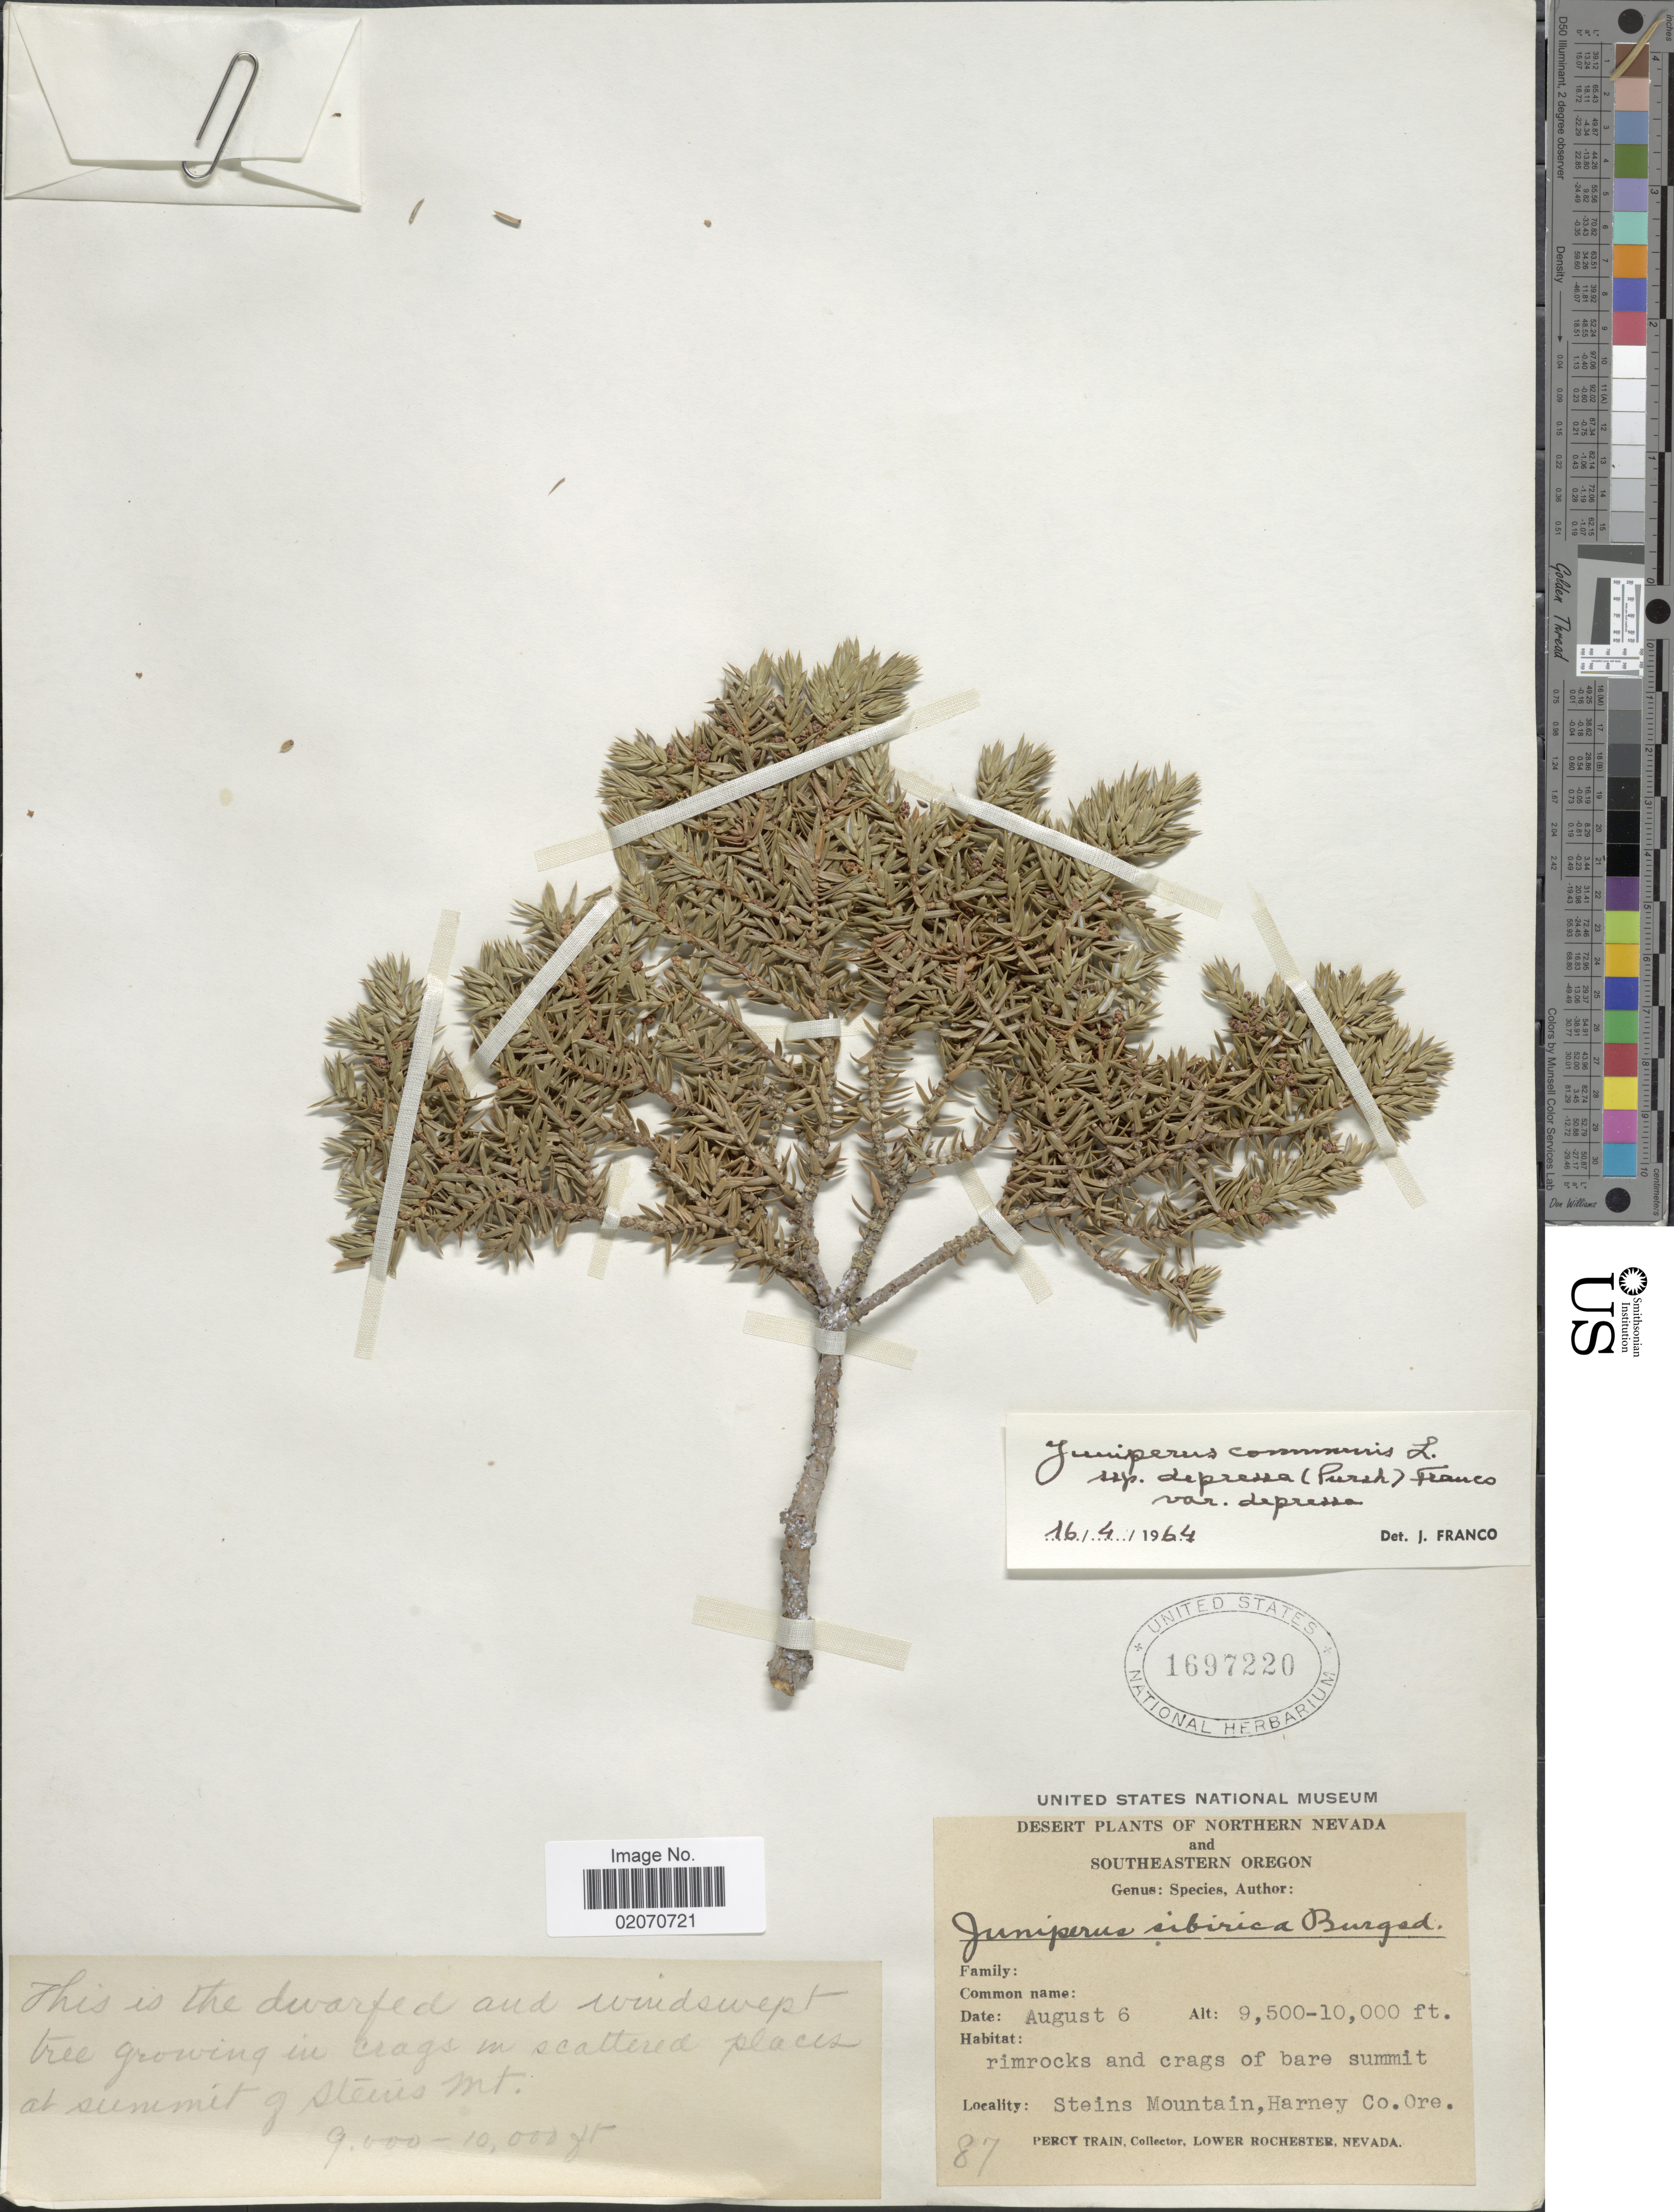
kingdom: Plantae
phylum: Tracheophyta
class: Pinopsida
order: Pinales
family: Cupressaceae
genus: Juniperus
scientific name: Juniperus communis subsp. depressa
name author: (Pursh) Franco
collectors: P. Train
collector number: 87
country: United States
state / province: Oregon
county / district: Harney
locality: Steins Mountain, Harney Co.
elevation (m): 2896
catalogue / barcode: US 1697220